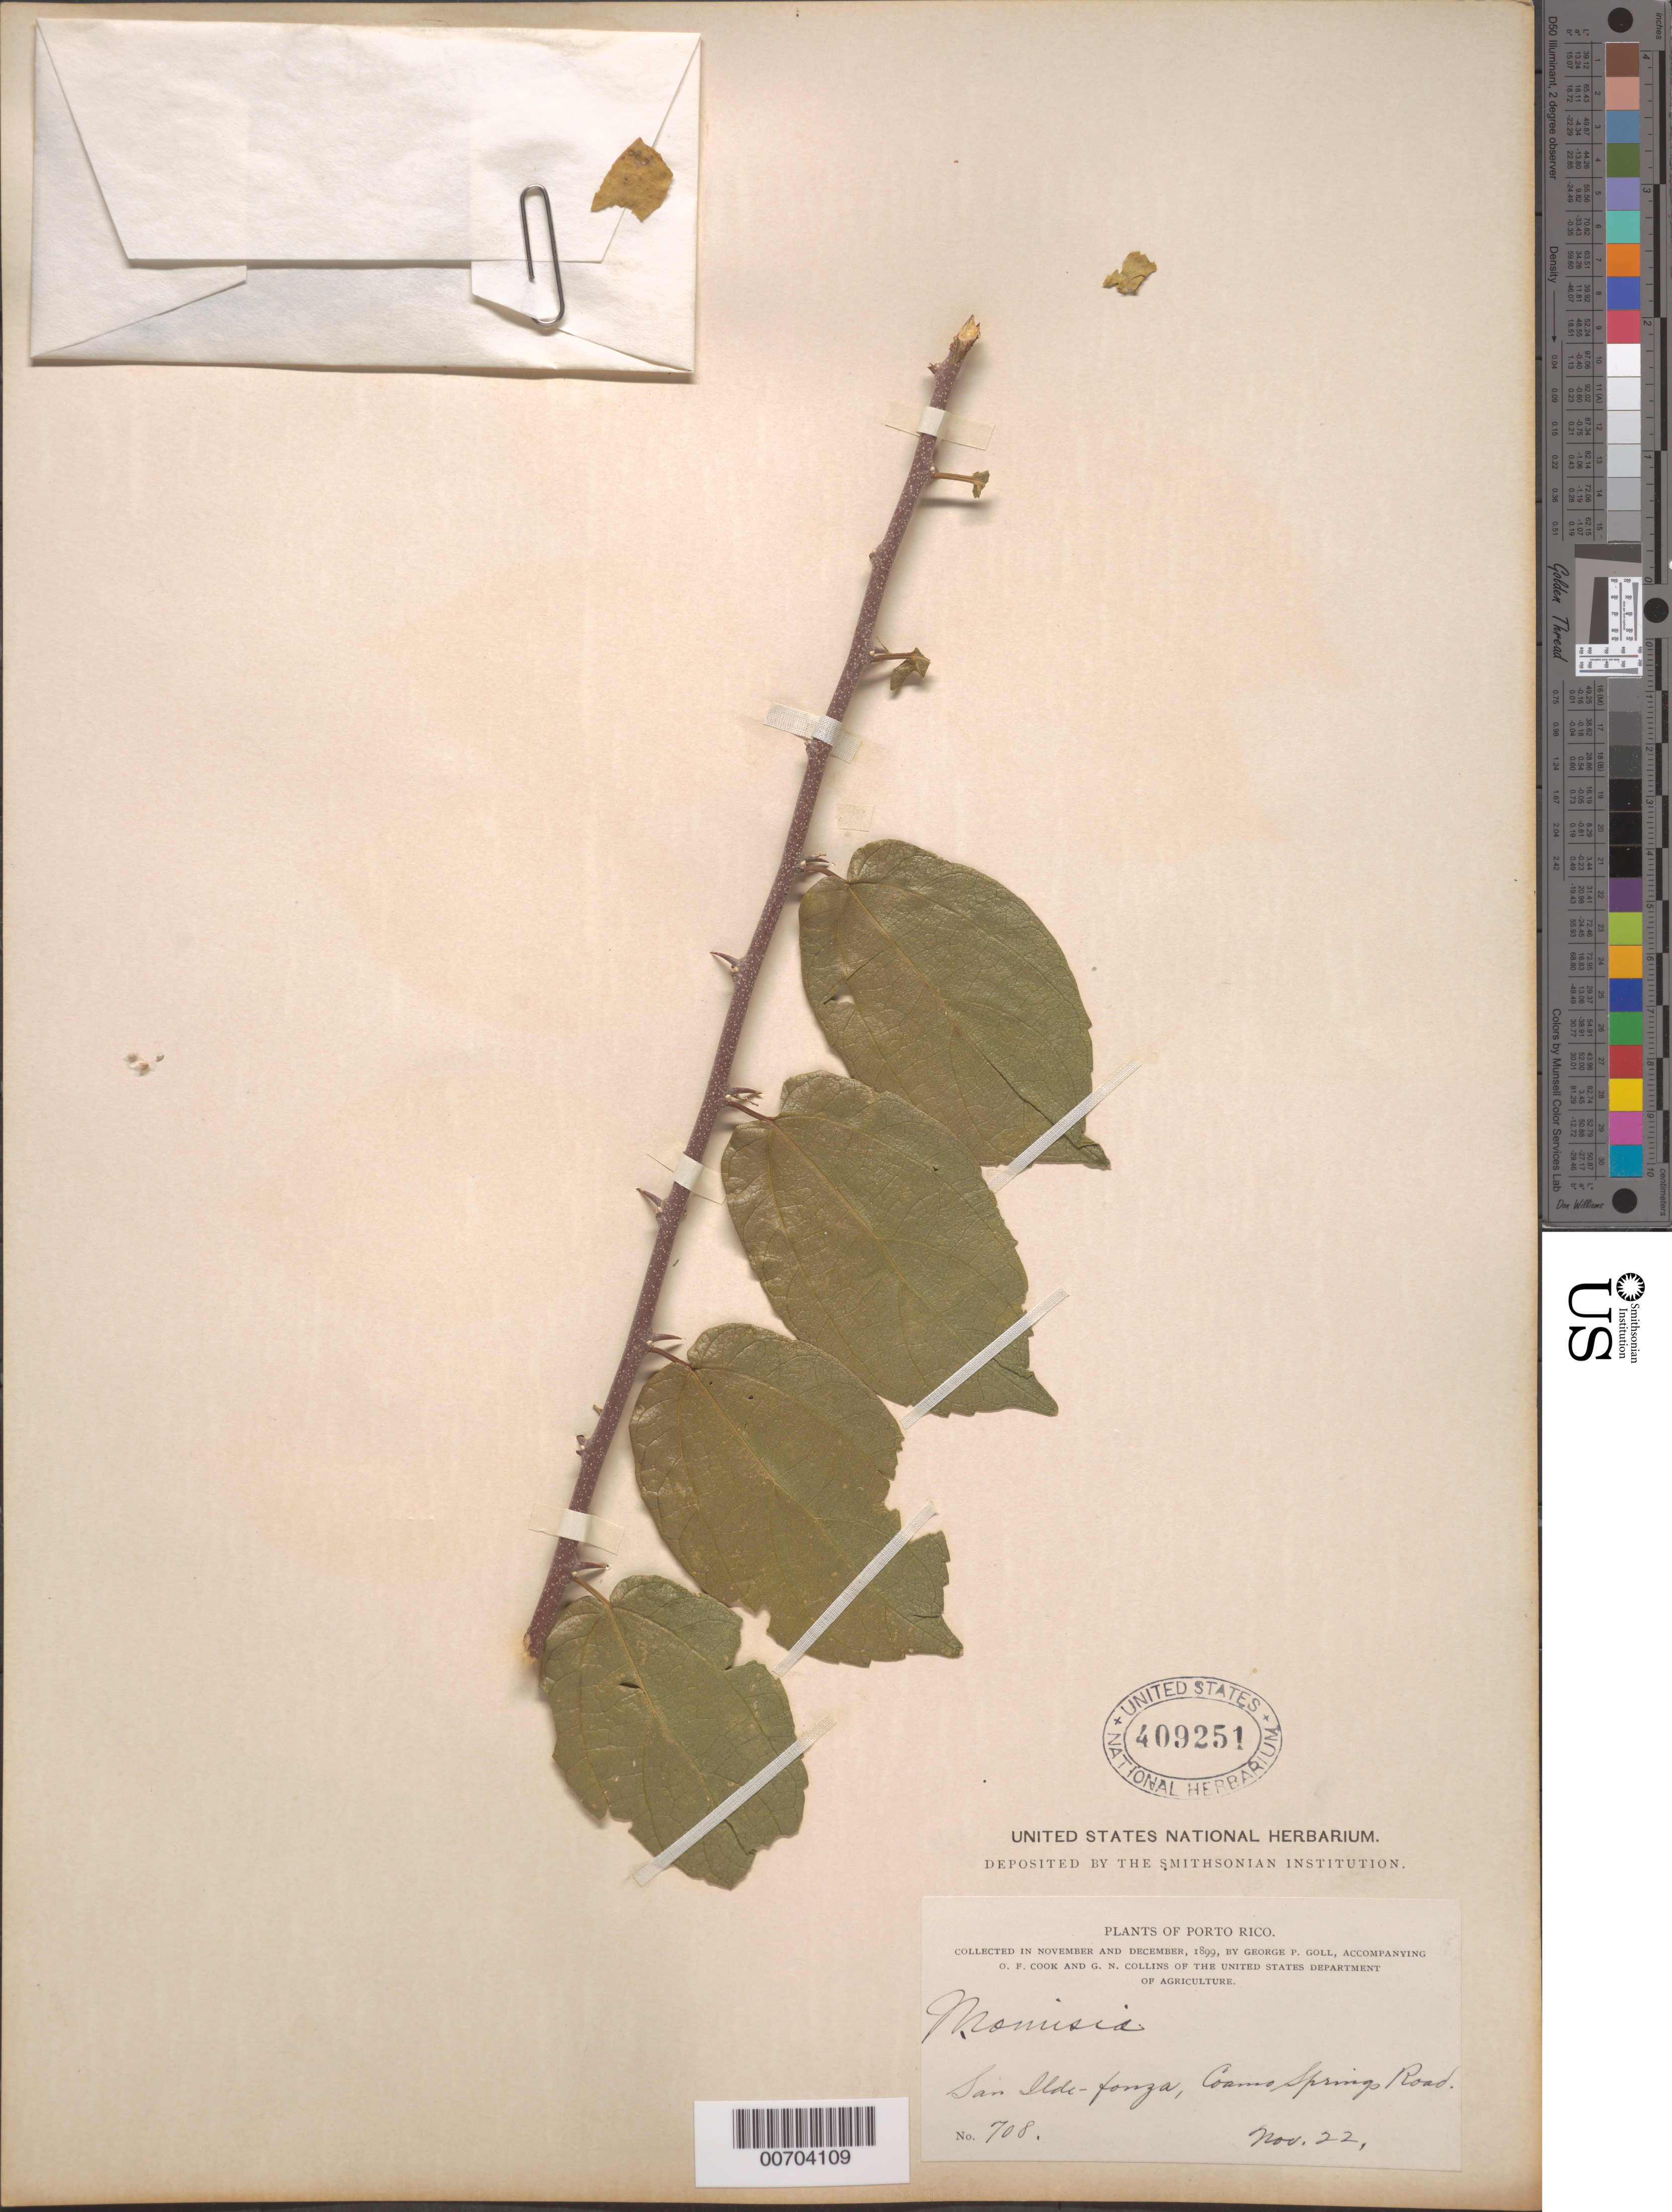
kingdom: Plantae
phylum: Tracheophyta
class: Magnoliopsida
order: Rosales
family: Cannabaceae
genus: Celtis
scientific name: Celtis iguanaea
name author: (Jacq.) Sarg.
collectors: G. Goll, O. F. Cook & G. Collins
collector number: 708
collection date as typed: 22 Nov 1899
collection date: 1899-11-22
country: Puerto Rico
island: Greater Antilles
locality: San Ilde-fonza, Coamo Springs Rd.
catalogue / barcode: US 409251